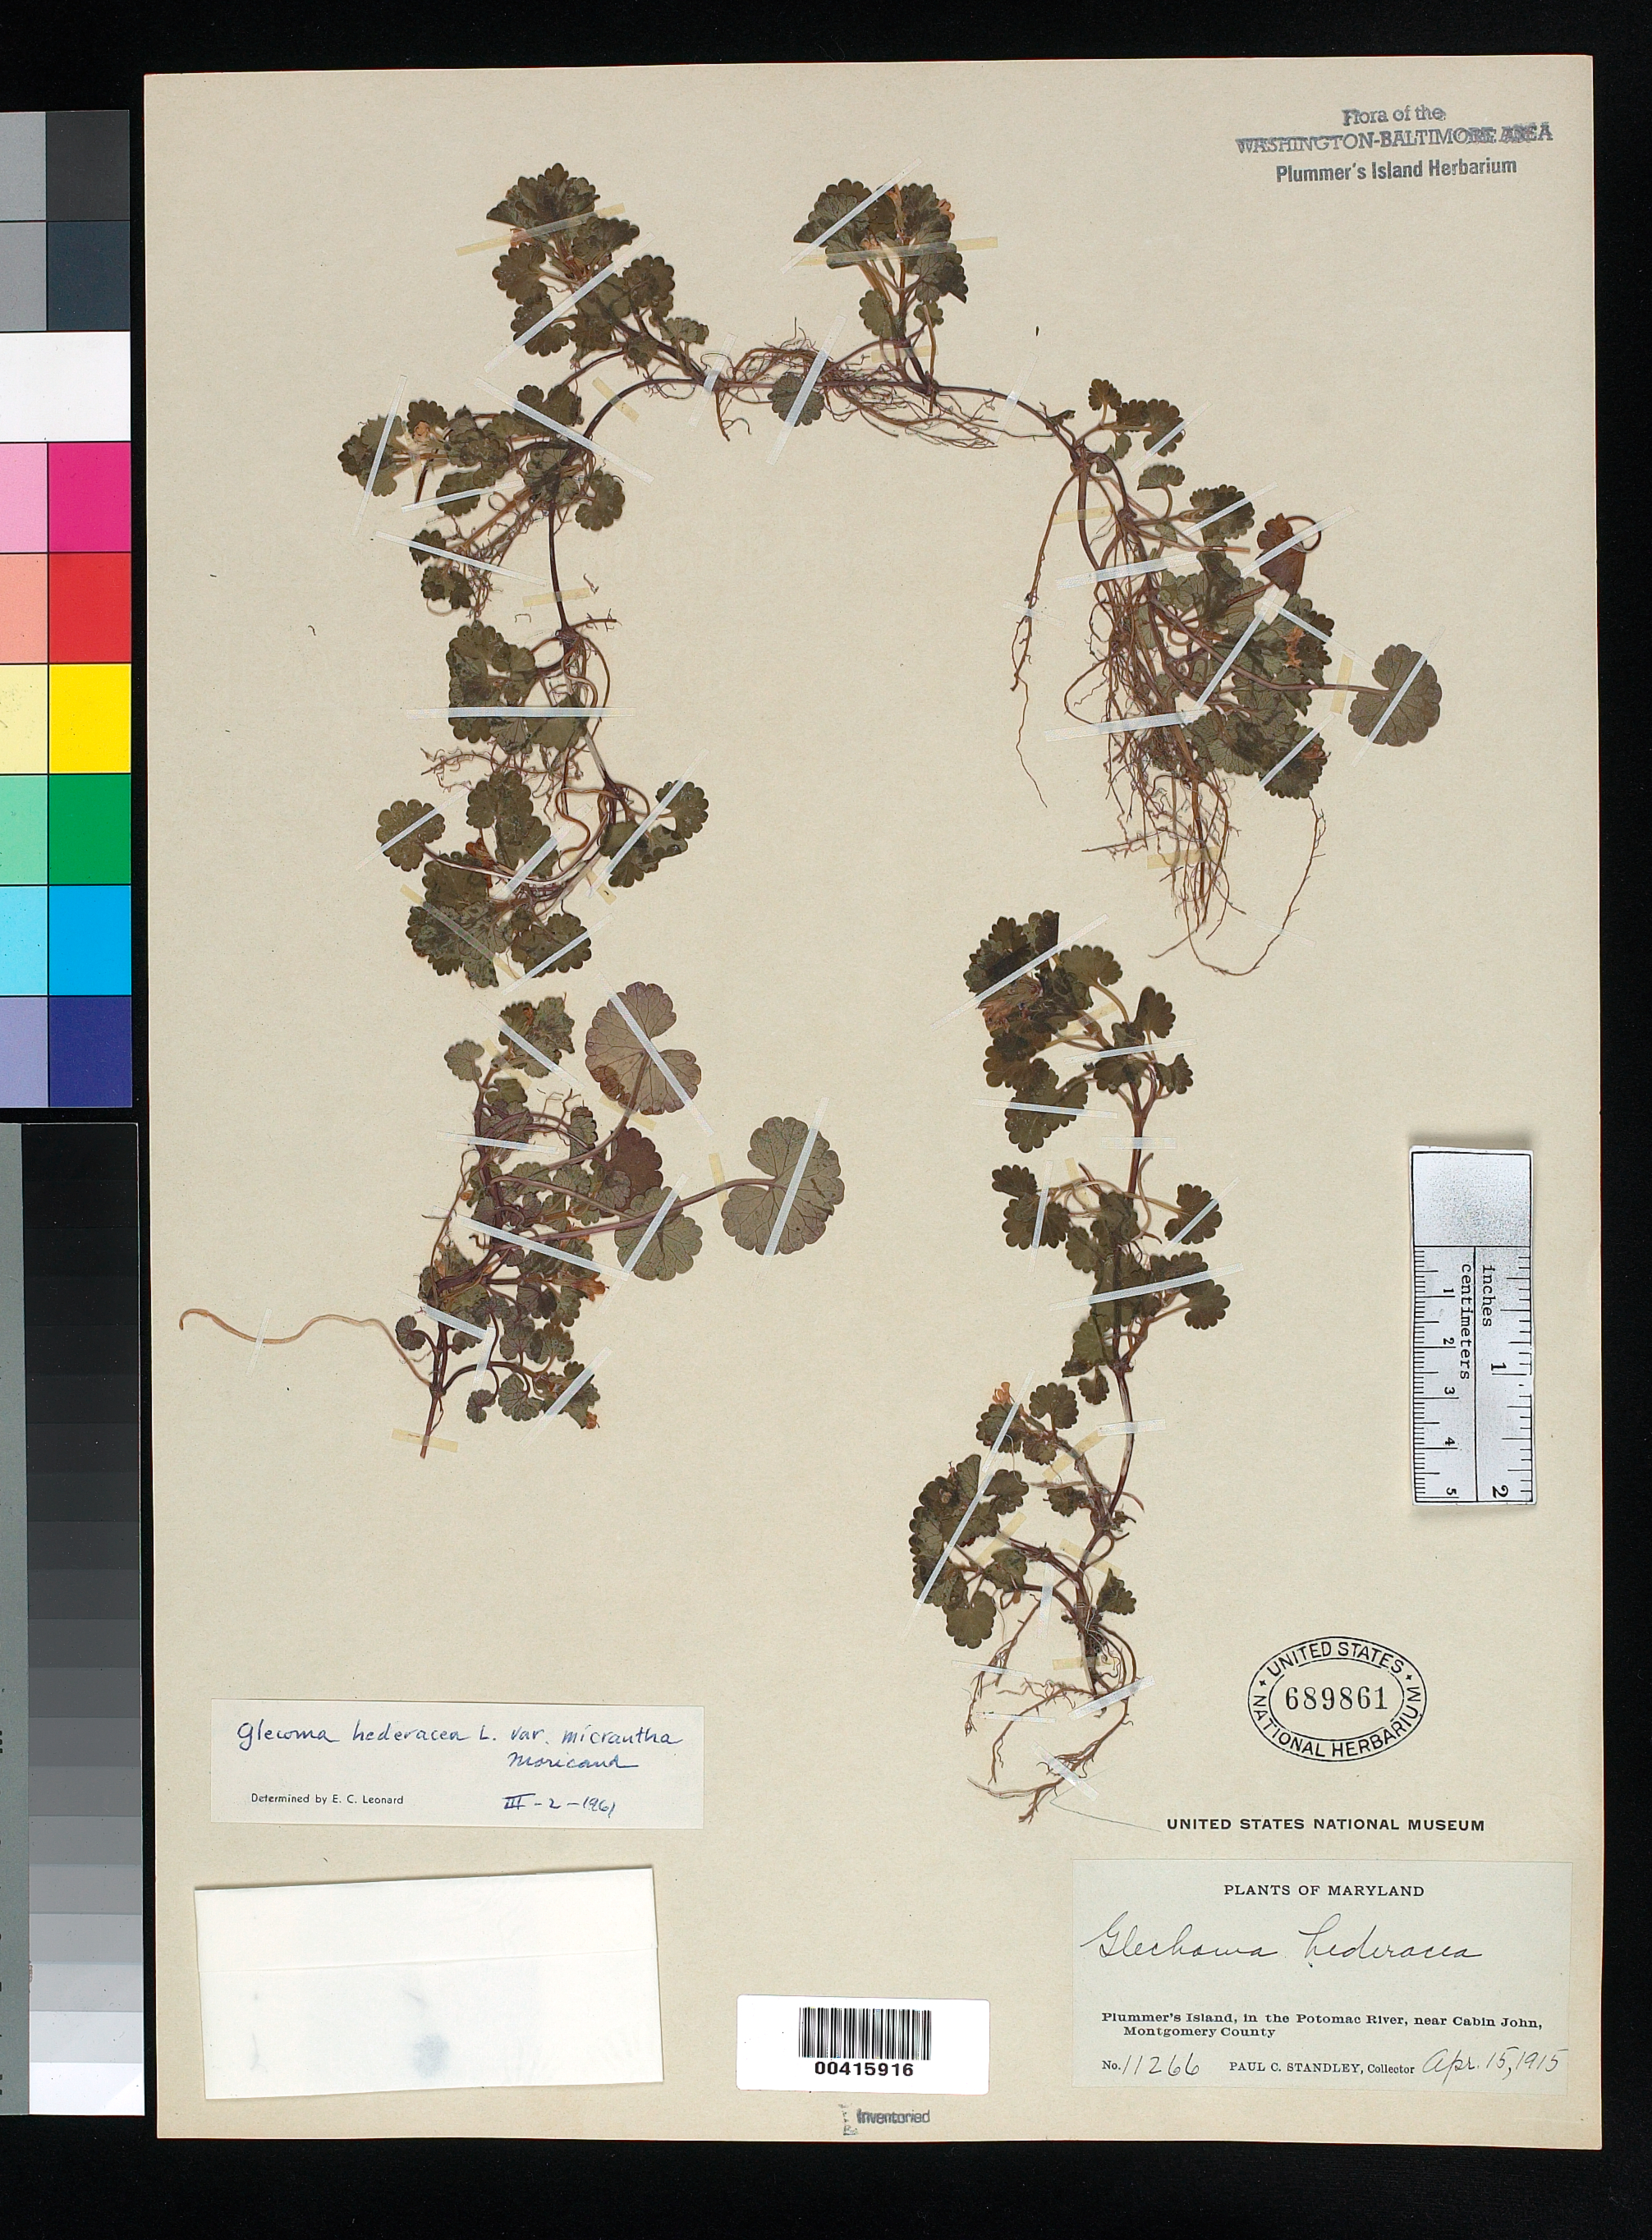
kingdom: Plantae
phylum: Tracheophyta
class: Magnoliopsida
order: Lamiales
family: Lamiaceae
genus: Glechoma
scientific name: Glechoma hederacea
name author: L.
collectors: P. C. Standley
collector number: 11266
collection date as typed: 15 Apr 1915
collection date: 1915-04-15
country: United States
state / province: Maryland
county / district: Montgomery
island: Plummers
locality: Plummer's Island C. & O. Canal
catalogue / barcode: US 689861